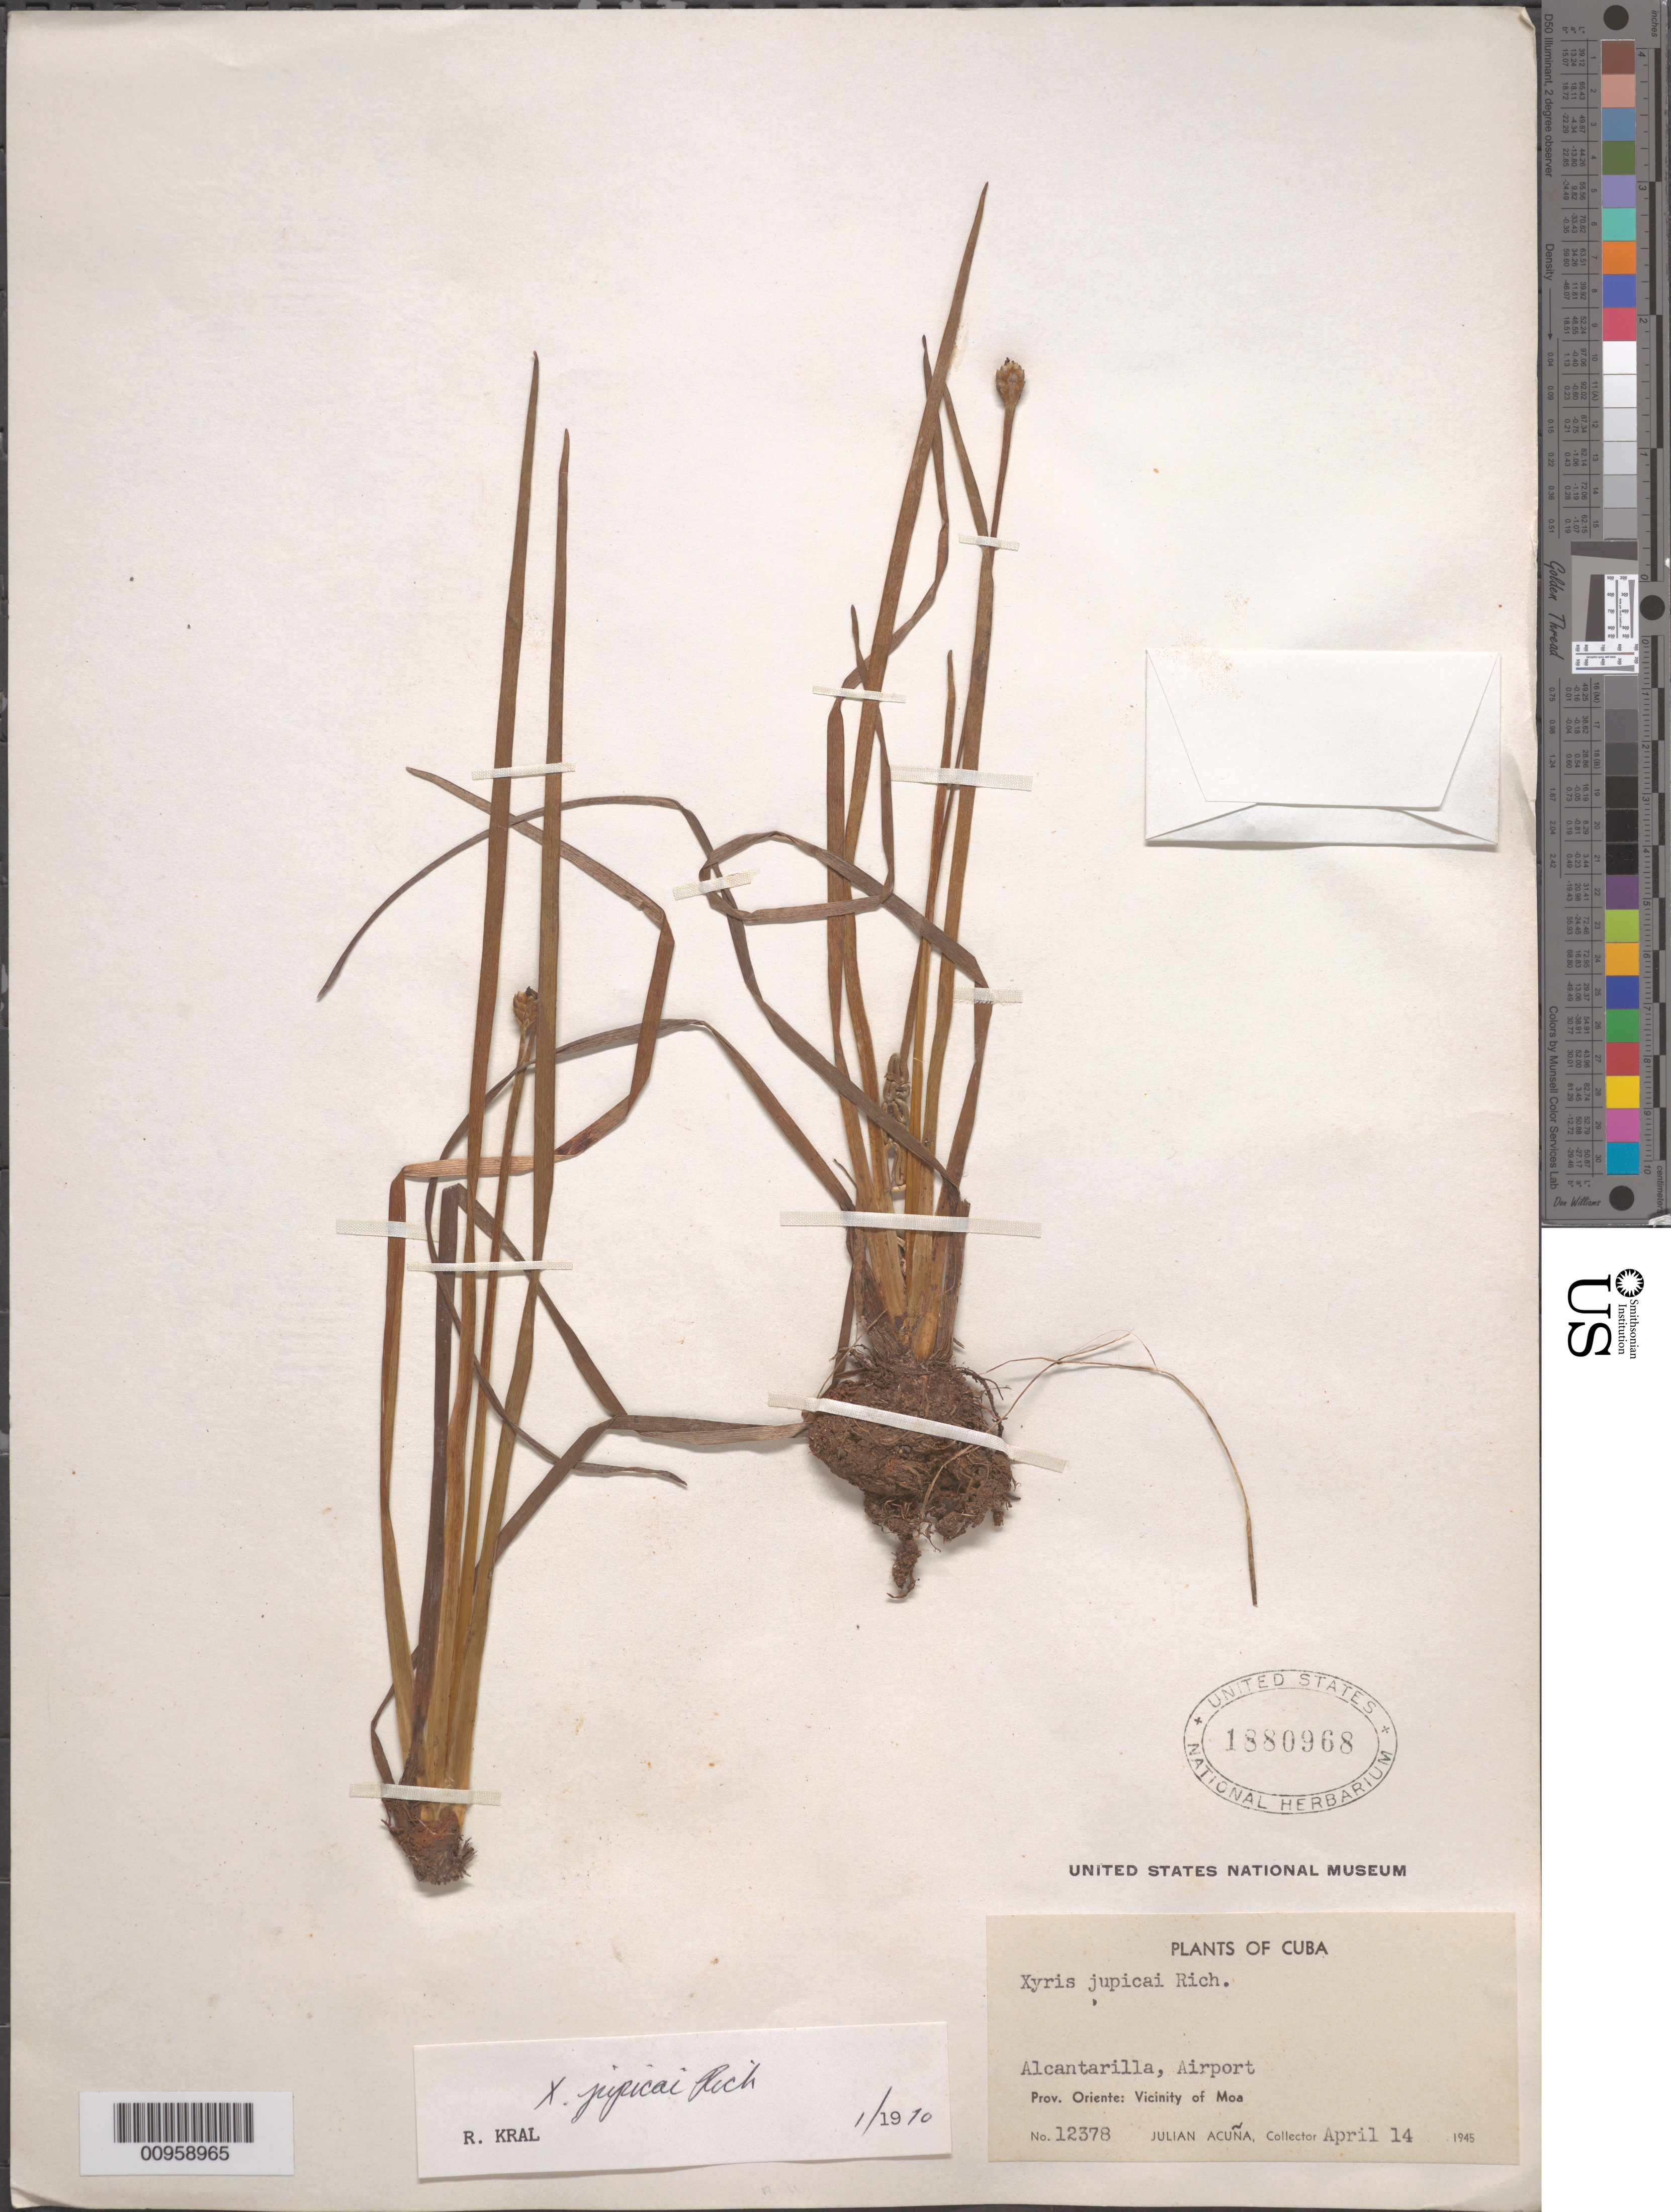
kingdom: Plantae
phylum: Tracheophyta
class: Liliopsida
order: Poales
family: Xyridaceae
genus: Xyris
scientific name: Xyris jupicai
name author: Rich.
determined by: Kral, Robert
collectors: J. Acuña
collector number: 12378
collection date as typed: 14 Apr 1945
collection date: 1945-04-14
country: Cuba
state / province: Holguín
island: Cuba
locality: Vicinity of Moa [Oriente], Alcantarilla, Airport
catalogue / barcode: US 1880968